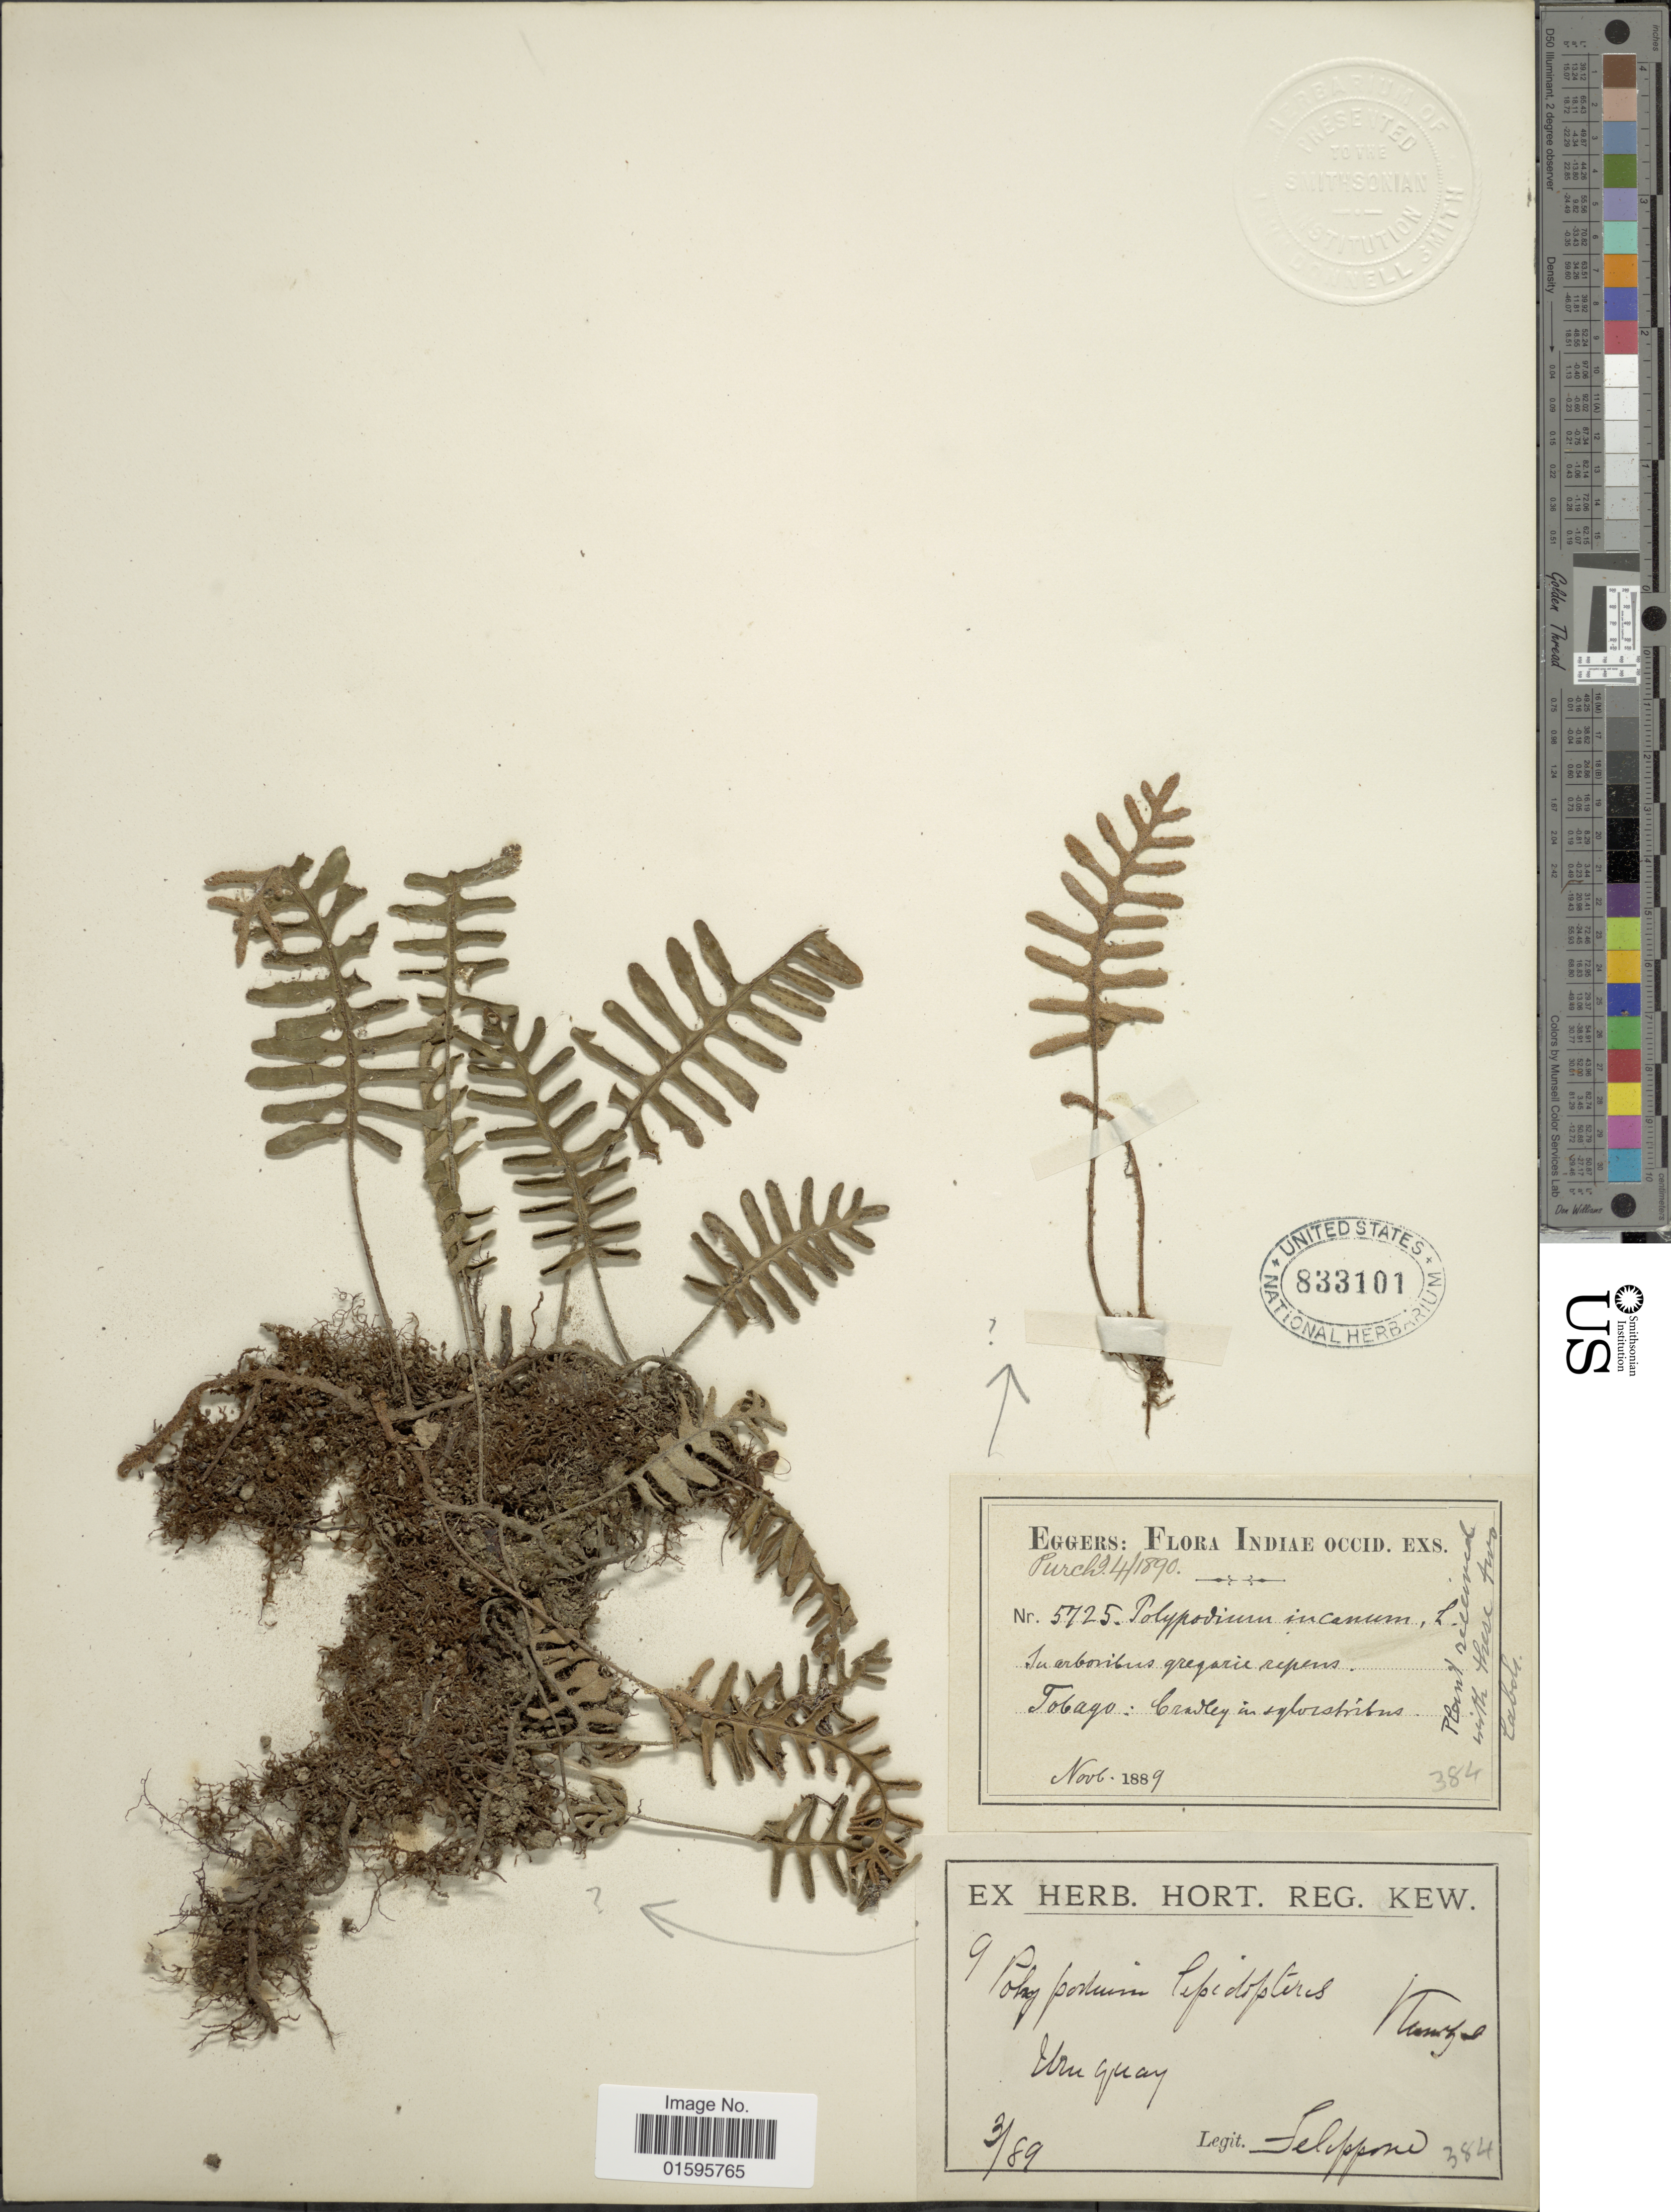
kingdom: Plantae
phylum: Tracheophyta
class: Polypodiopsida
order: Polypodiales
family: Polypodiaceae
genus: Polypodium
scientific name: Polypodium polypodioides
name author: (L.) Watt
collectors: F. Felippone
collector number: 9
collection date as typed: Transcribed d/m/y: /3/89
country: Uruguay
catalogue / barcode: US 833101-2